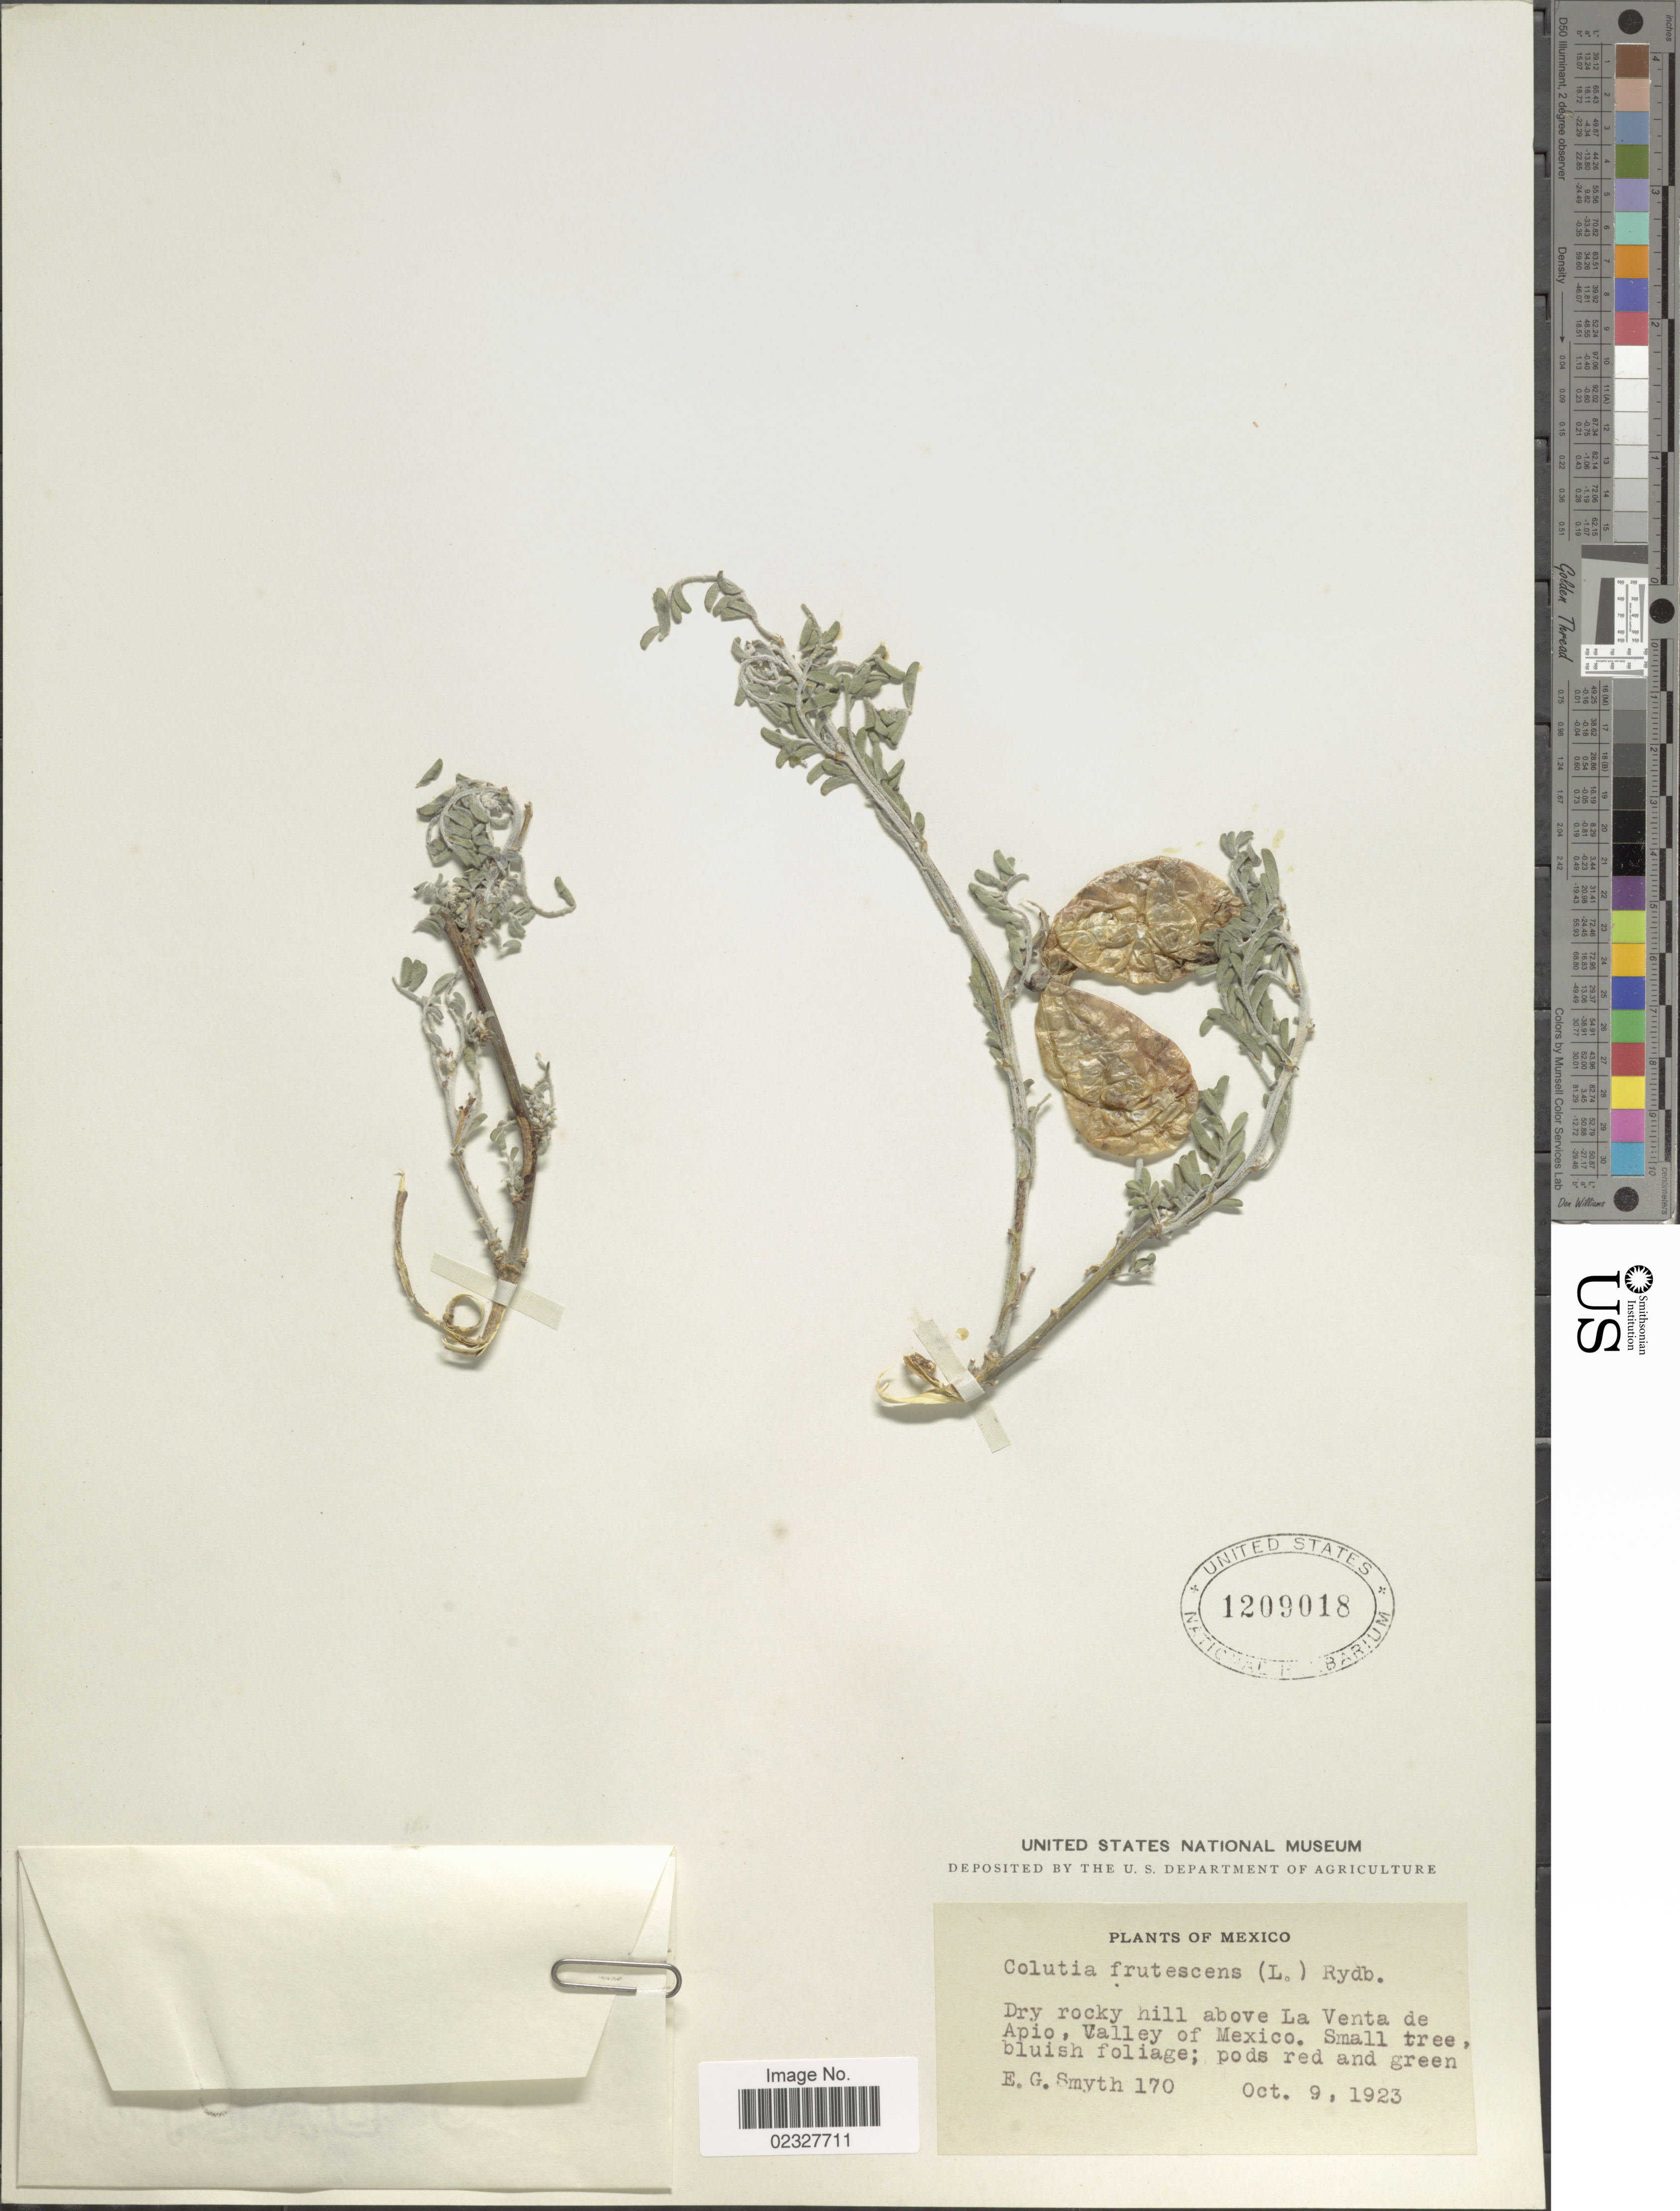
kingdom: Plantae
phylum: Tracheophyta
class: Magnoliopsida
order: Fabales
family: Fabaceae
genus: Sutherlandia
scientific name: Sutherlandia frutescens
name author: (L.) R. Br. ex W.T. Aiton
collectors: E. Smyth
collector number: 170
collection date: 1923-10-09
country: Mexico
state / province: México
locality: Dry rocky hill above La Venta de Apio, Valley of Mexico.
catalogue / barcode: US 1209018